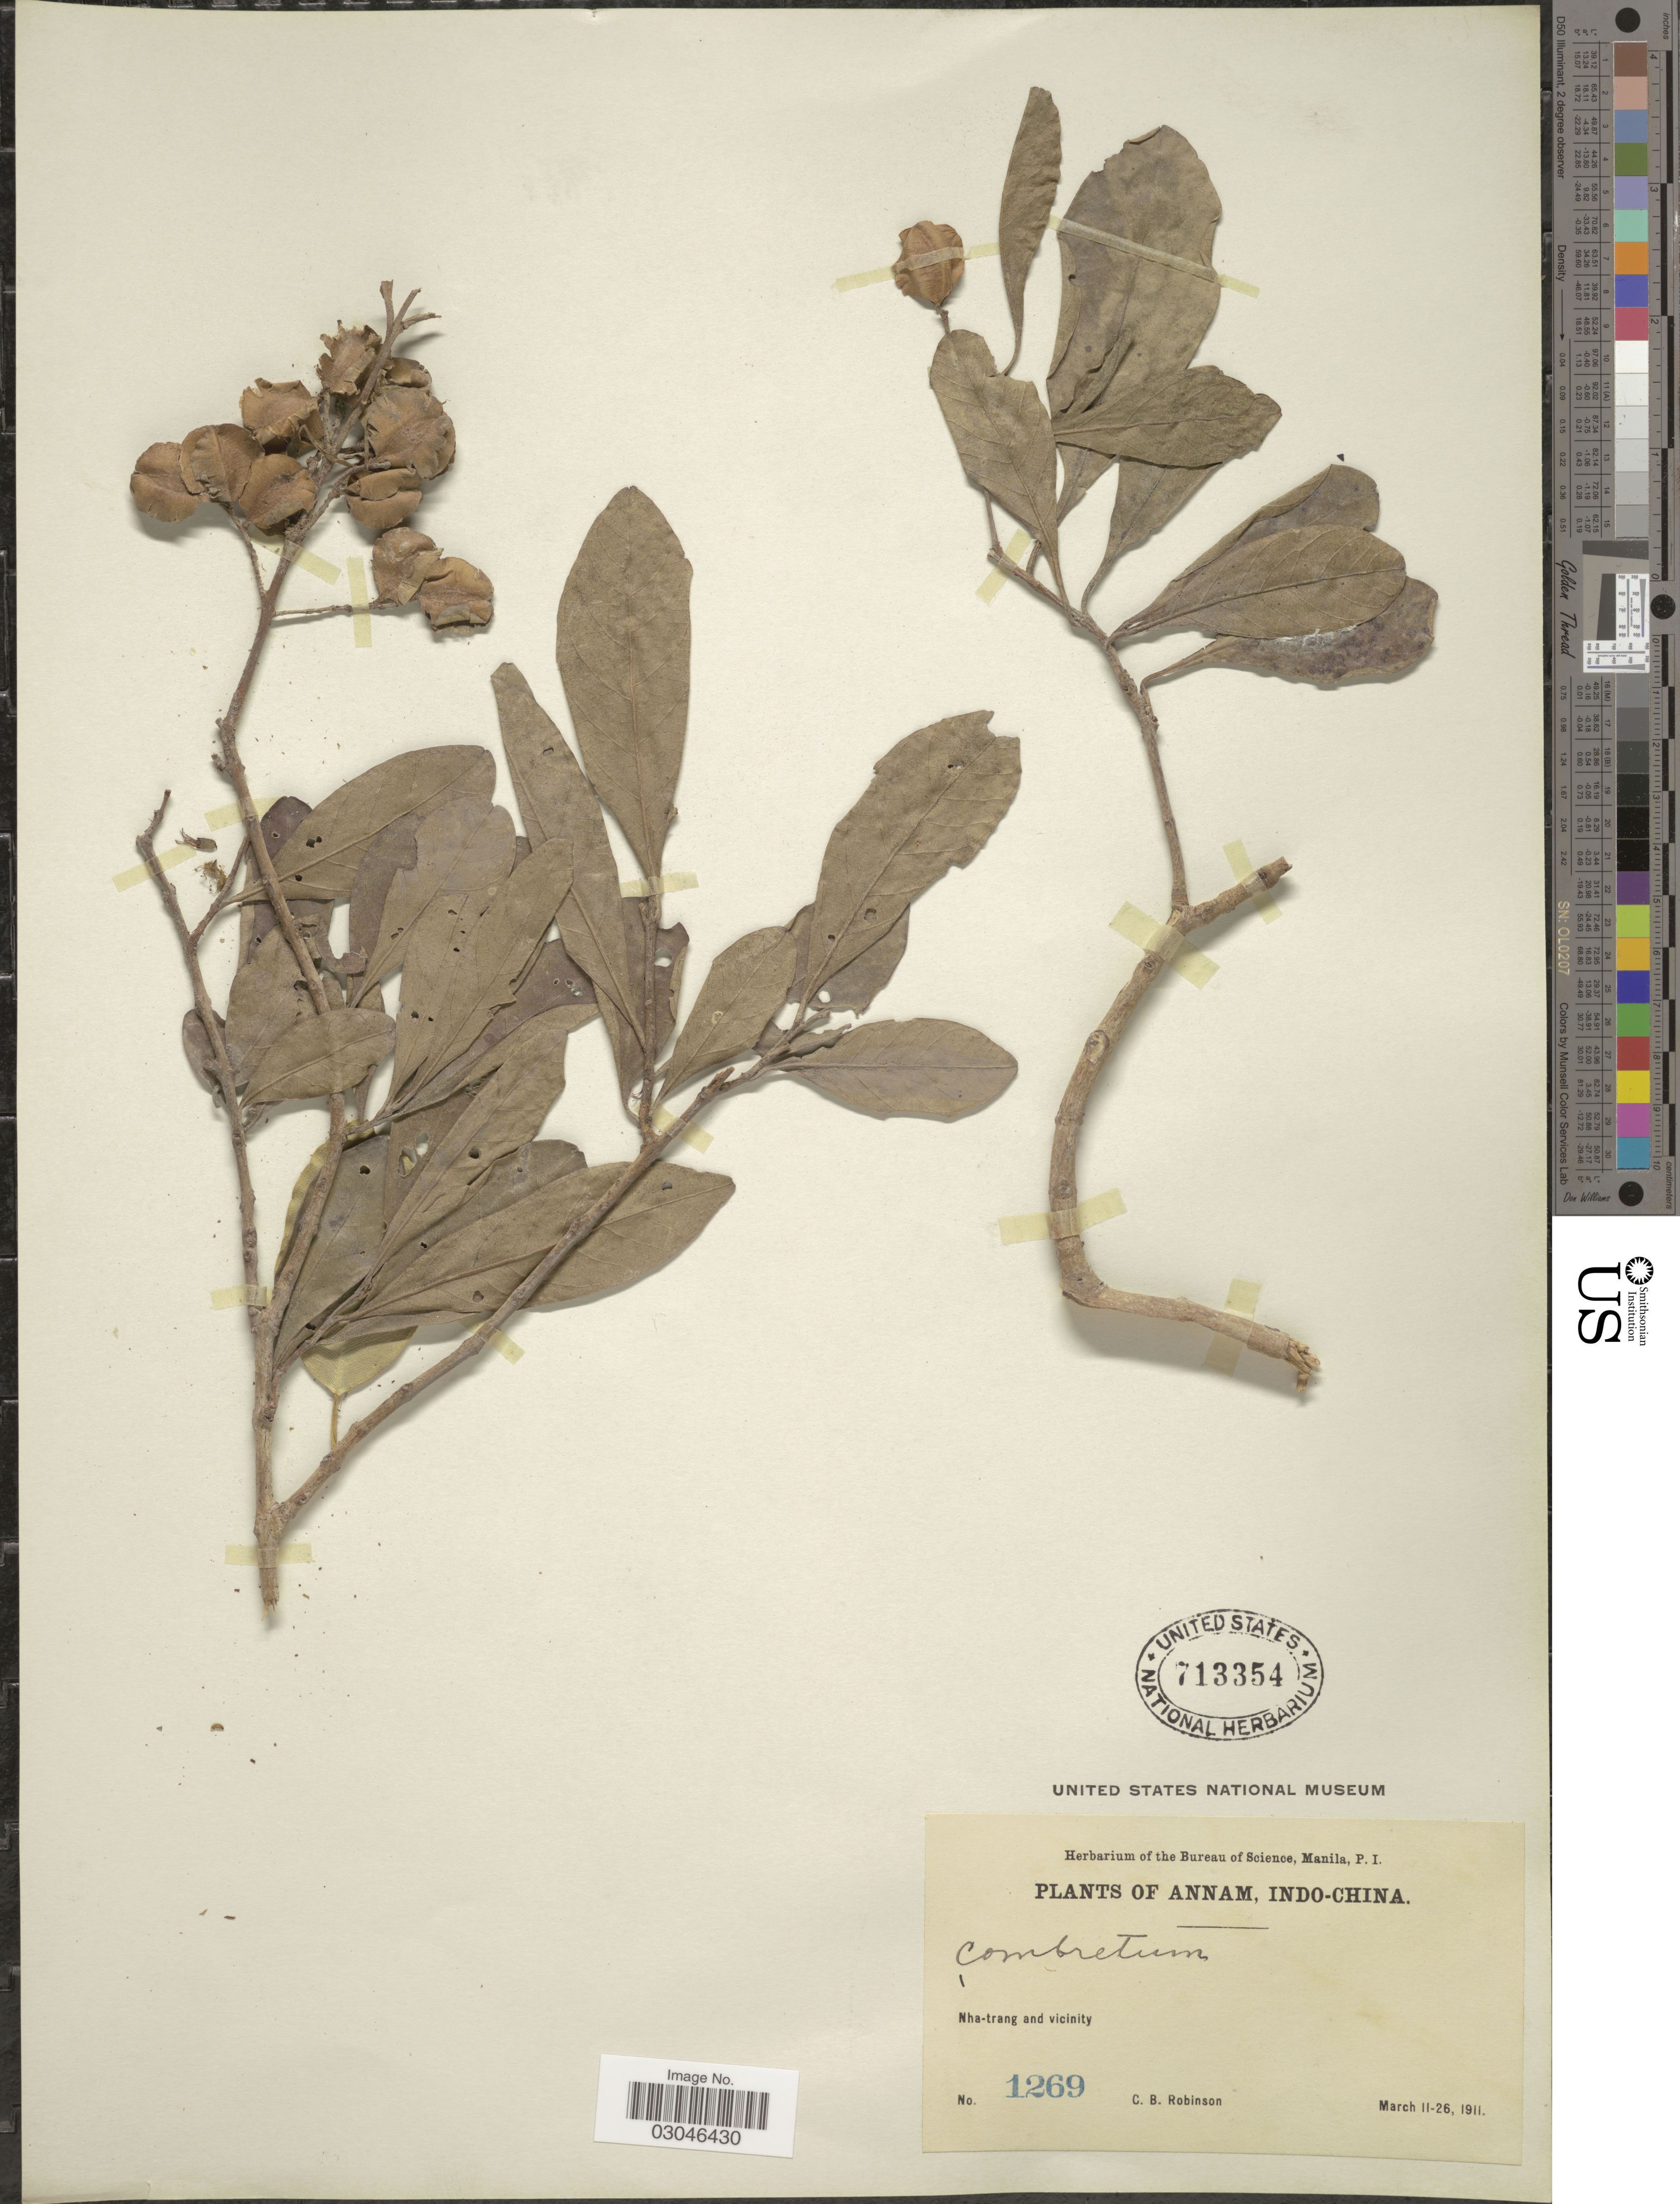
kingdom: Plantae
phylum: Tracheophyta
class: Magnoliopsida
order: Myrtales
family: Combretaceae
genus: Combretum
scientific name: Combretum sp.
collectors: C. Robinson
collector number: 1269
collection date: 1911-03-11/1911-03-26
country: Vietnam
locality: Annam. Nha-trang and vicinity.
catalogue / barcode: US 713354